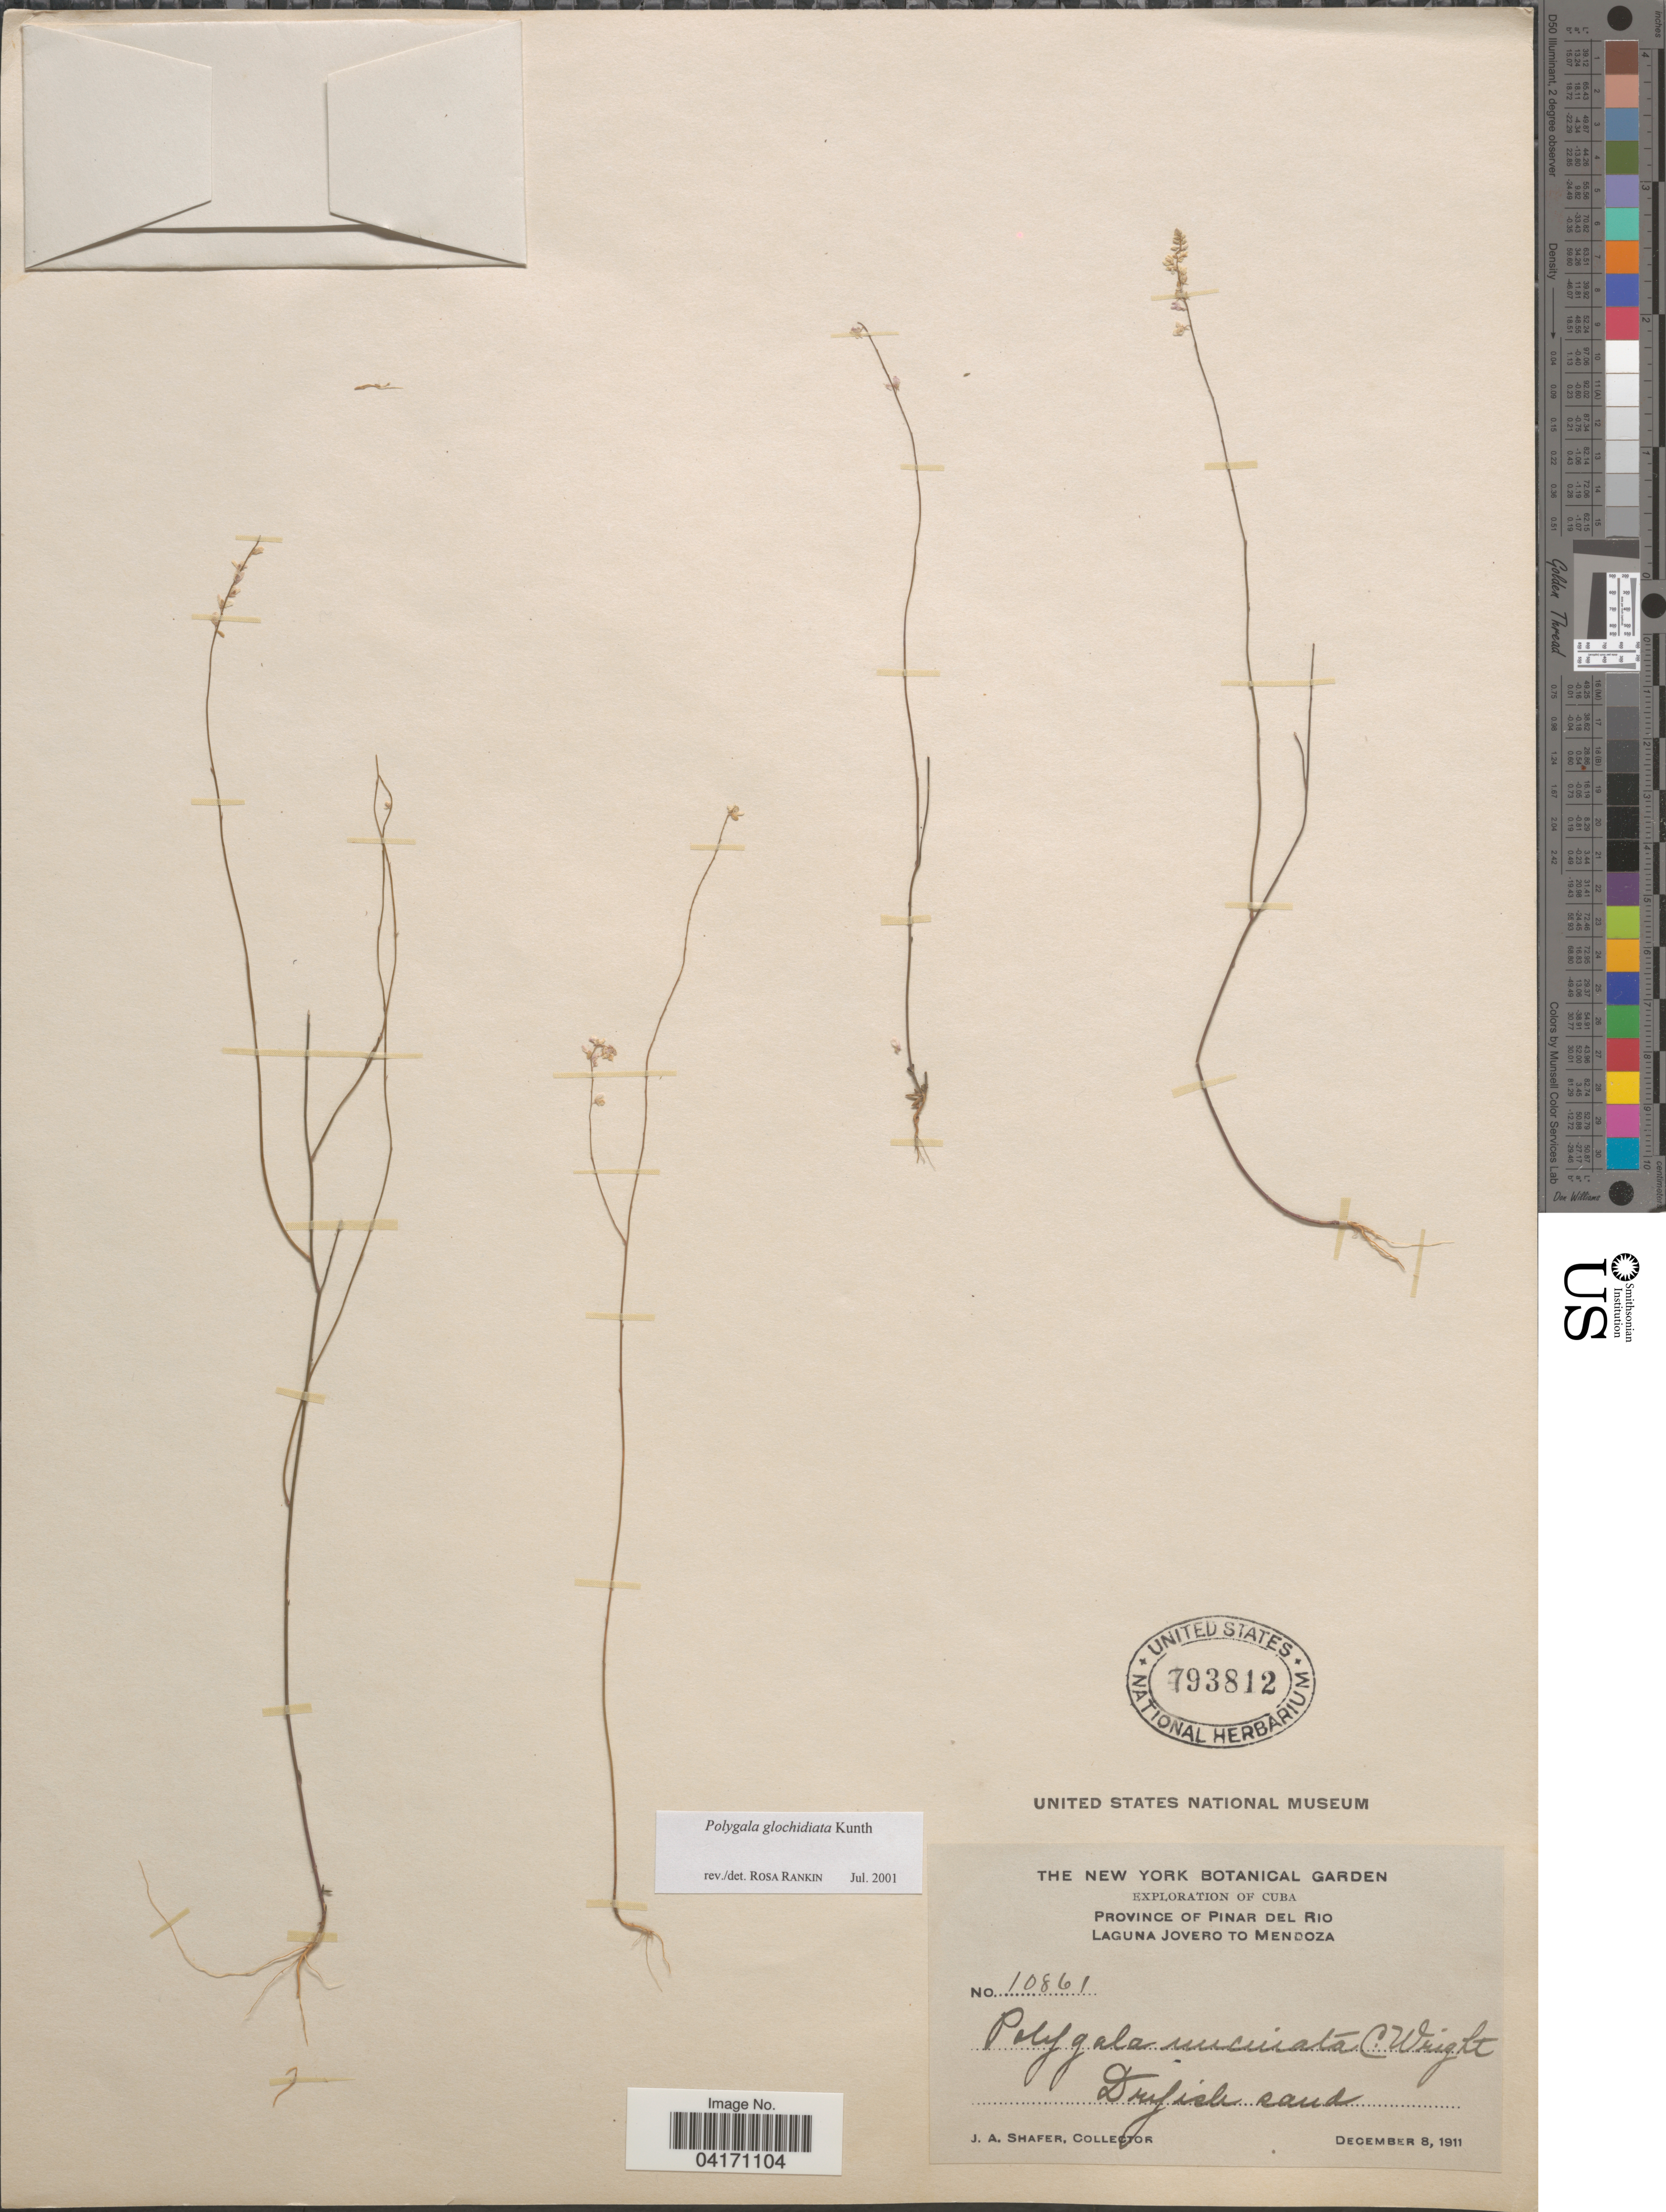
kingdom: Plantae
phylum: Tracheophyta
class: Magnoliopsida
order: Fabales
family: Polygalaceae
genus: Polygala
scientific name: Polygala glochidiata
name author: Kunth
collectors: J. A. Shafer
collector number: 10861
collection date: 1911-12-08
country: Cuba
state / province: Pinar del Río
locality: Exploration of Cuba. Laguna Jovero to Mendoza.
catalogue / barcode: US 793812